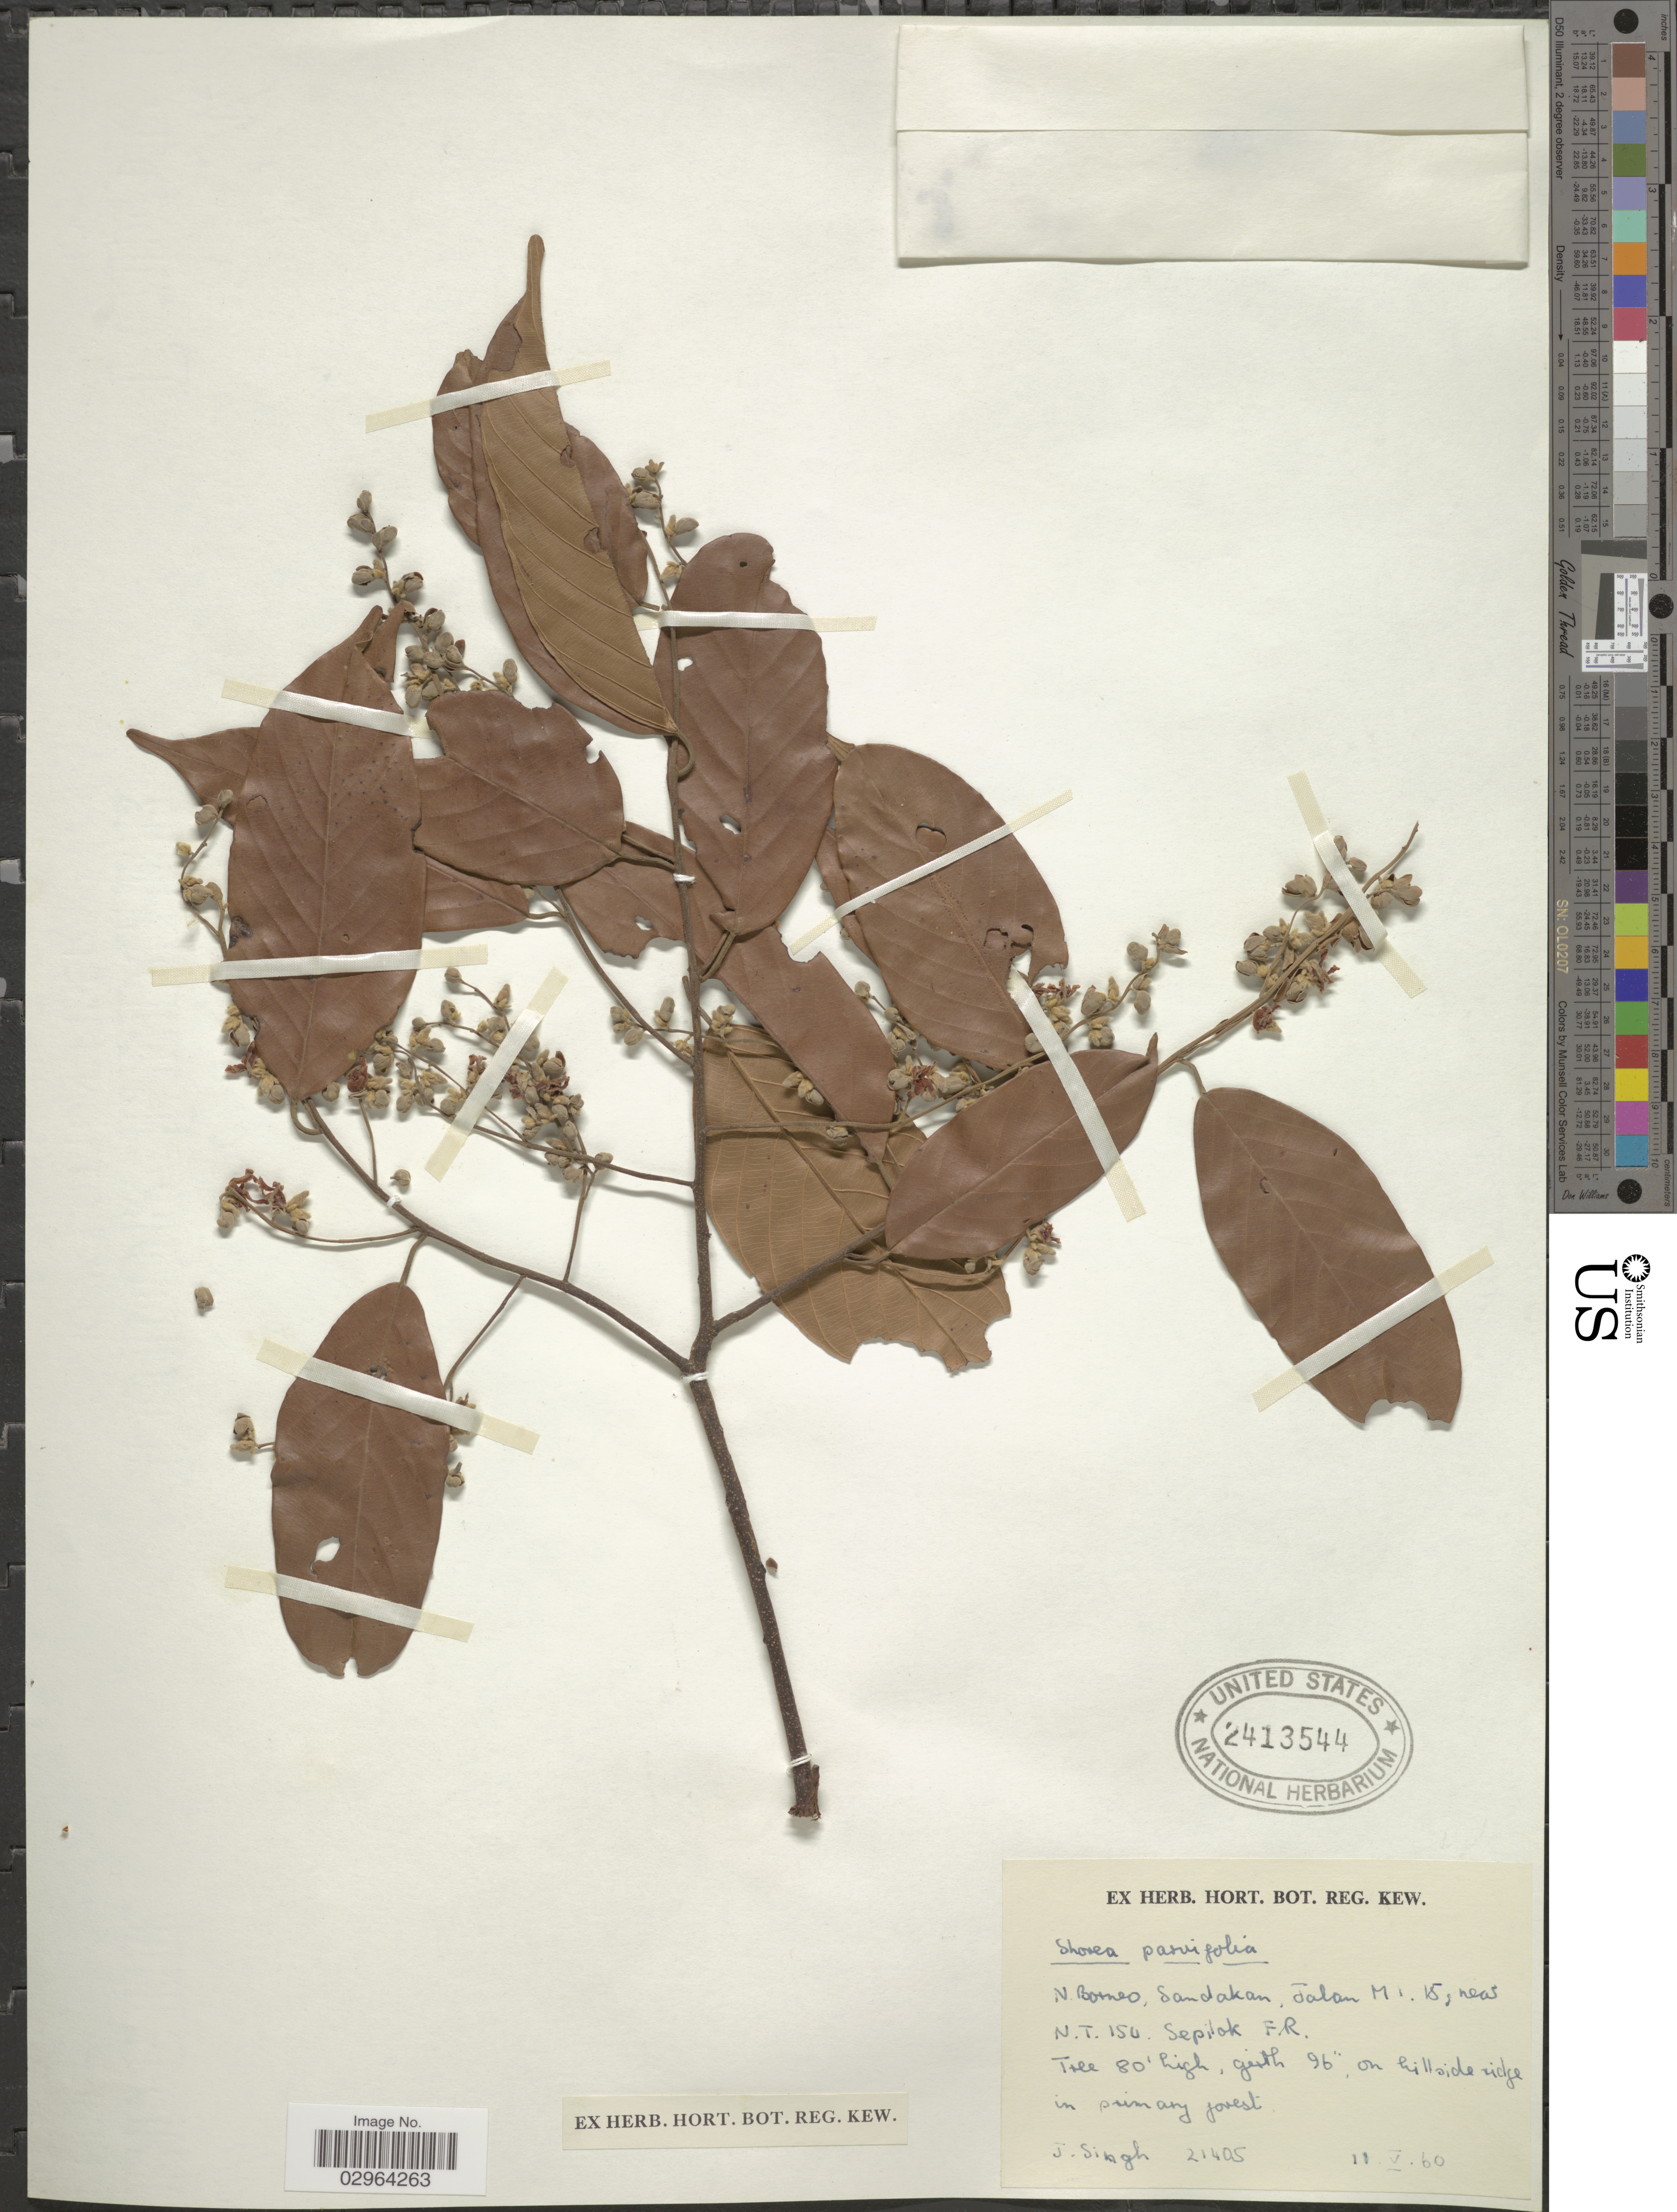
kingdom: Plantae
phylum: Tracheophyta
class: Magnoliopsida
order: Malvales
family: Dipterocarpaceae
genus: Rubroshorea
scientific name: Rubroshorea parvifolia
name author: (Dyer) P.S. Ashton & J. Heck.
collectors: J. Singh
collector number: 21405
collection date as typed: Transcribed d/m/y: 11/5/60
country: Malaysia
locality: N. Borneo, Sandakan, Jalan [interpreted] Ml. [interpreted] 15, near N.T. 150. Sepilok F.R.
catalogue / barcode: US 2413544